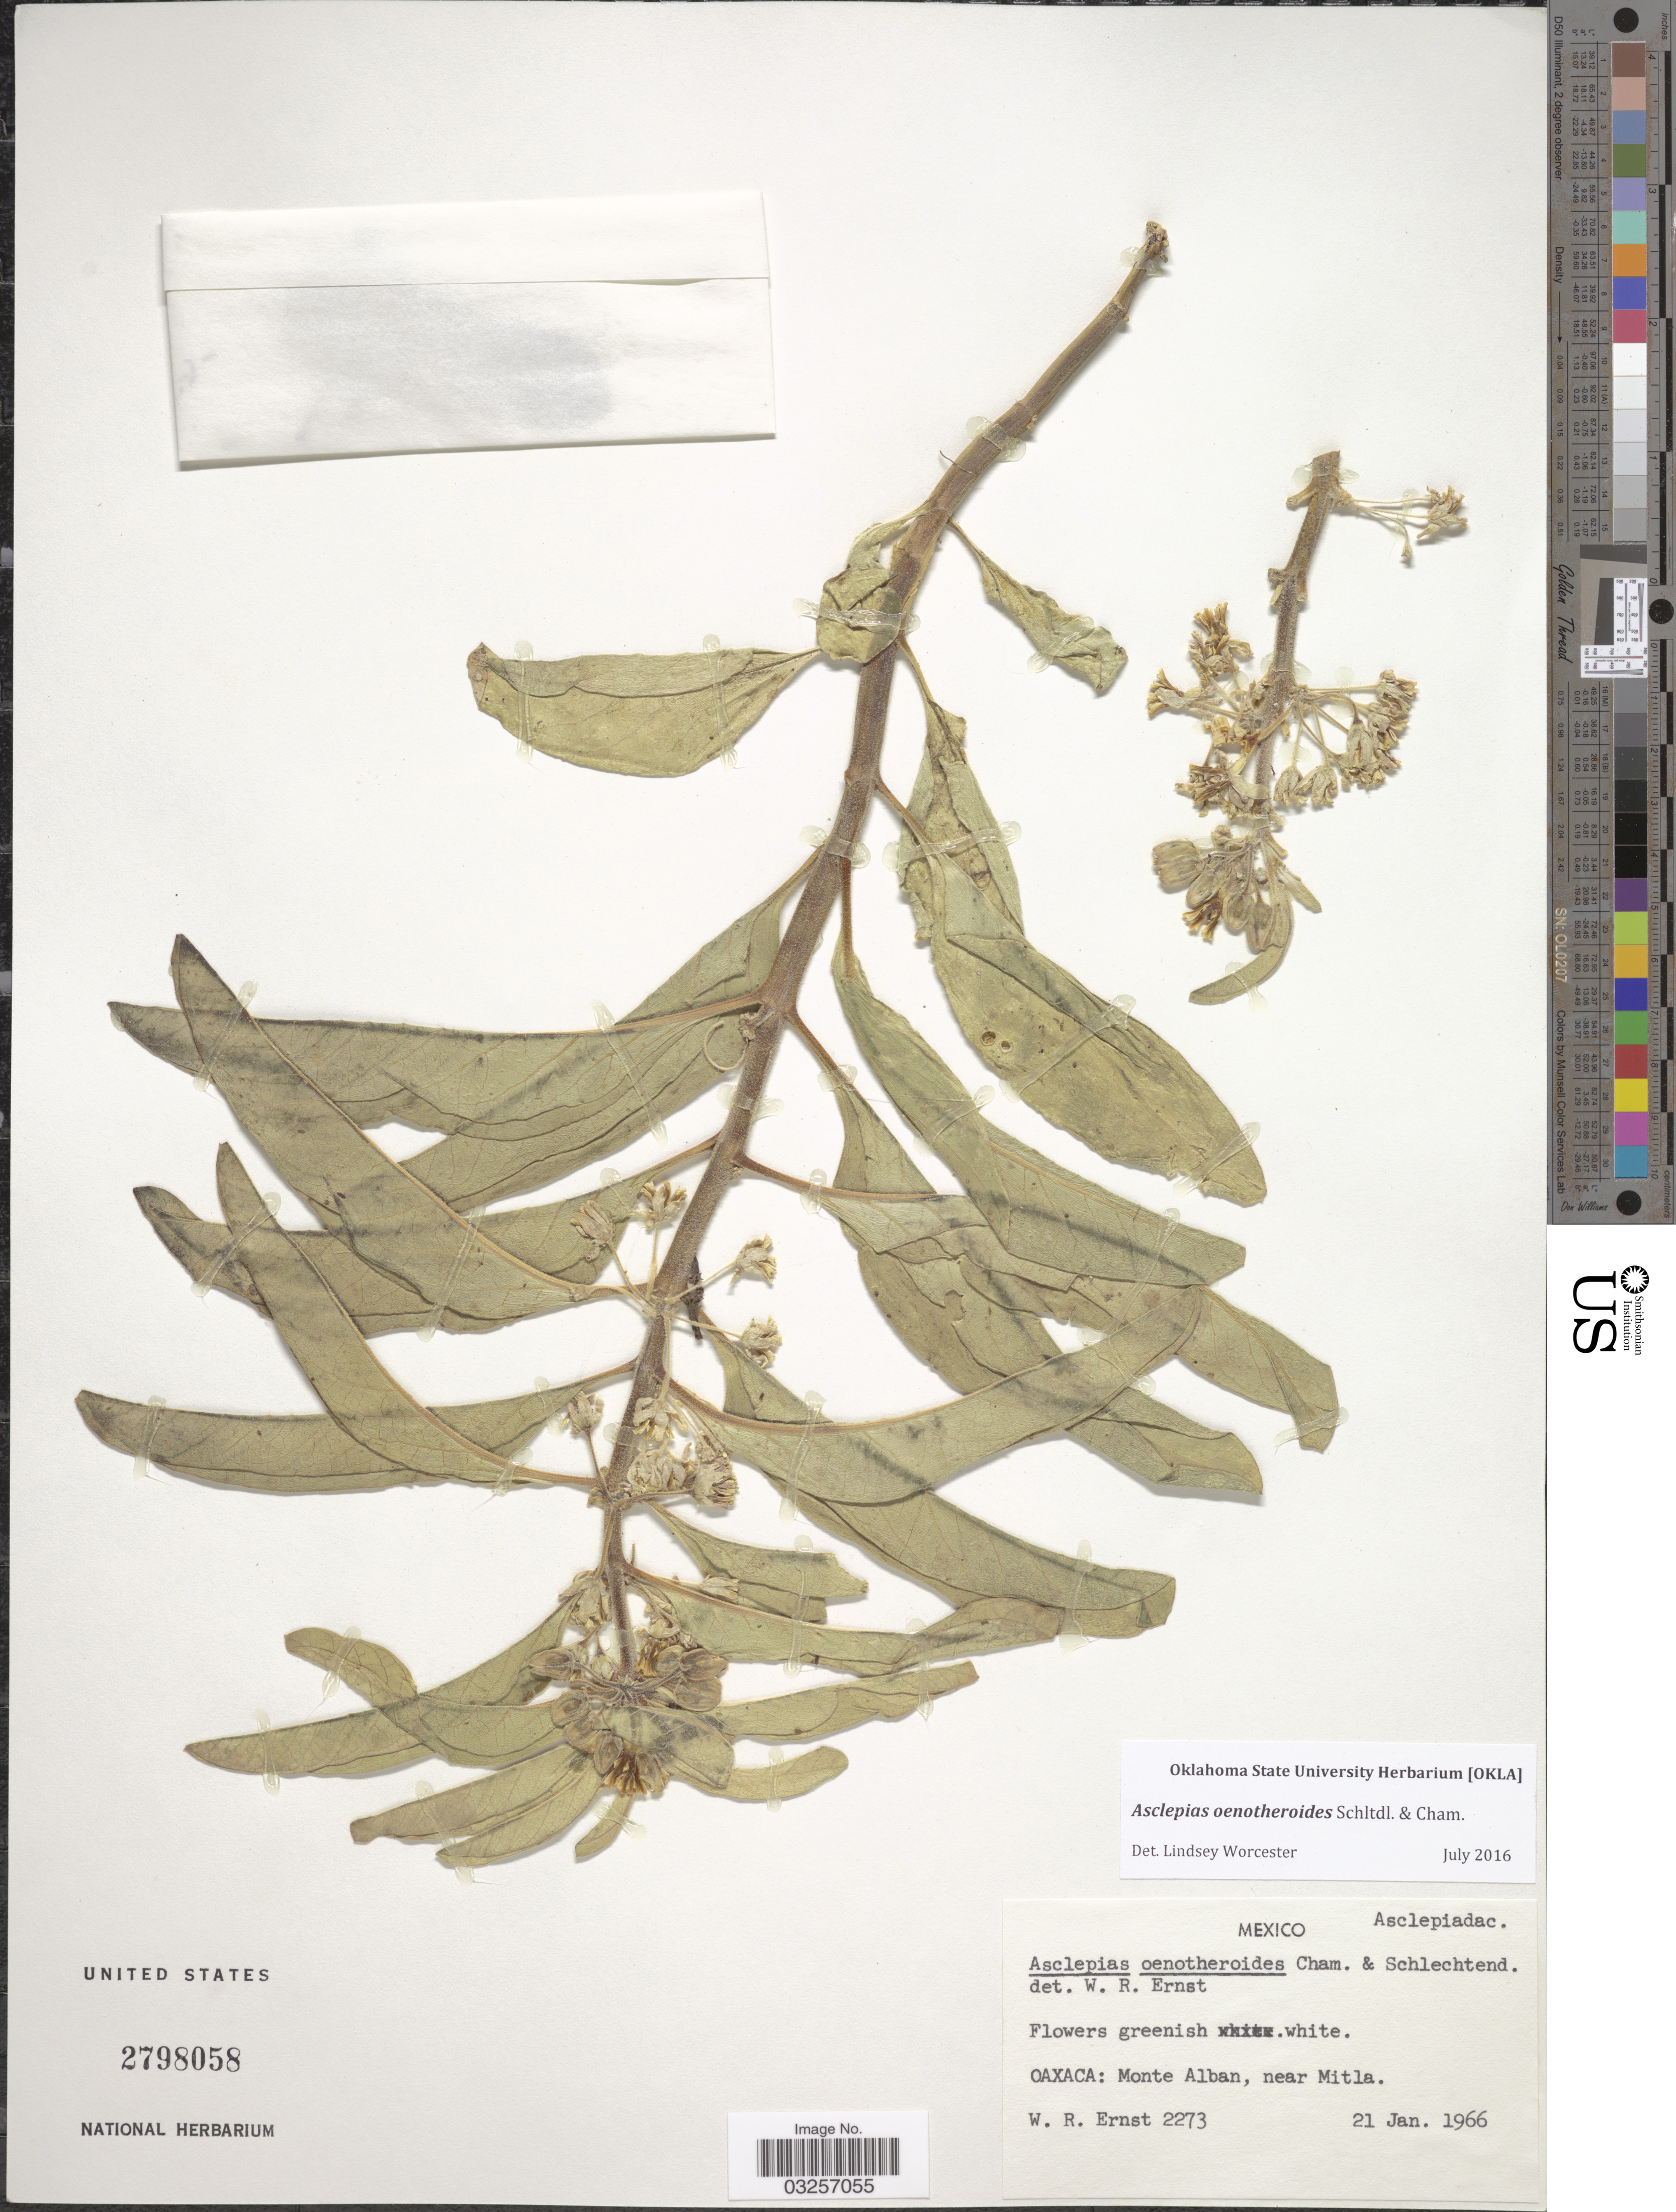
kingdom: Plantae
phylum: Tracheophyta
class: Magnoliopsida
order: Gentianales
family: Apocynaceae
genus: Asclepias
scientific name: Asclepias oenotheroides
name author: Schltdl. & Cham.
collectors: W. R. Ernst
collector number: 2273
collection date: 1966-01-21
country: Mexico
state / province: Oaxaca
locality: Monte Alban, near Mitla.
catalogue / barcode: US 2798058